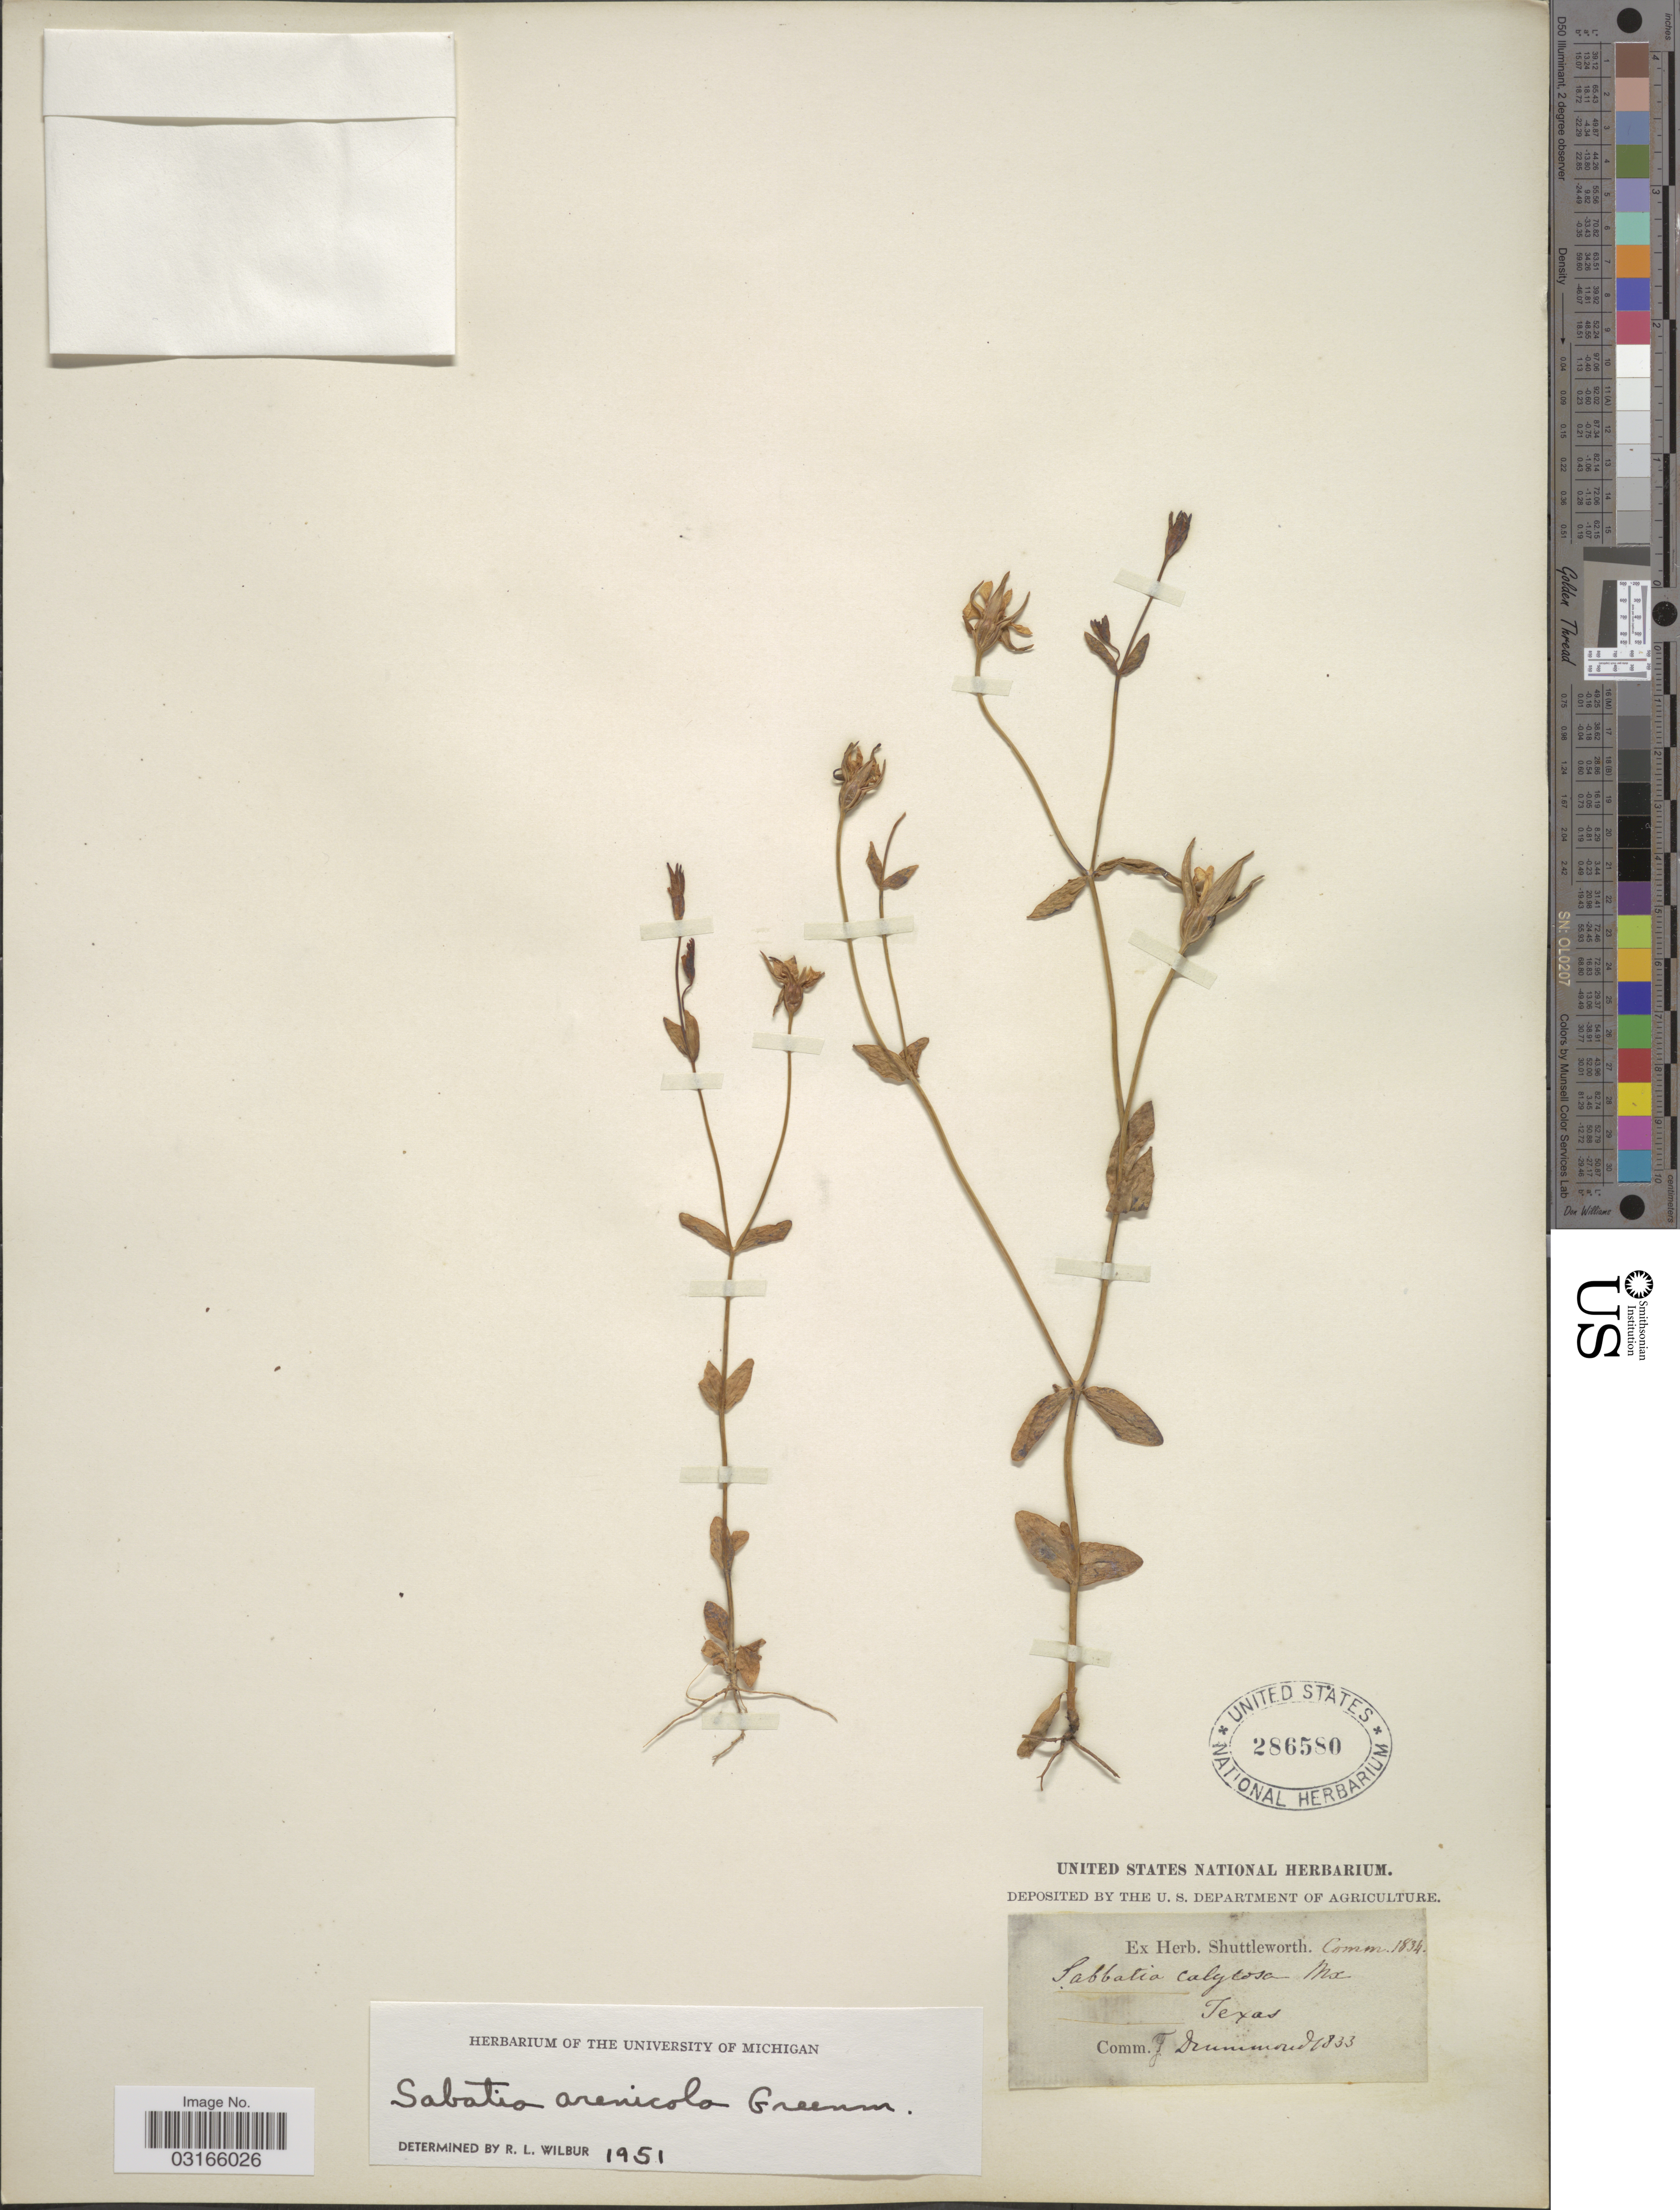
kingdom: Plantae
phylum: Tracheophyta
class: Magnoliopsida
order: Gentianales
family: Gentianaceae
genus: Sabatia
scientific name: Sabatia arenicola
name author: Greenm.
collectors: Ex herb. Shuttleworth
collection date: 1833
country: United States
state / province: Texas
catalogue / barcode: US 286580